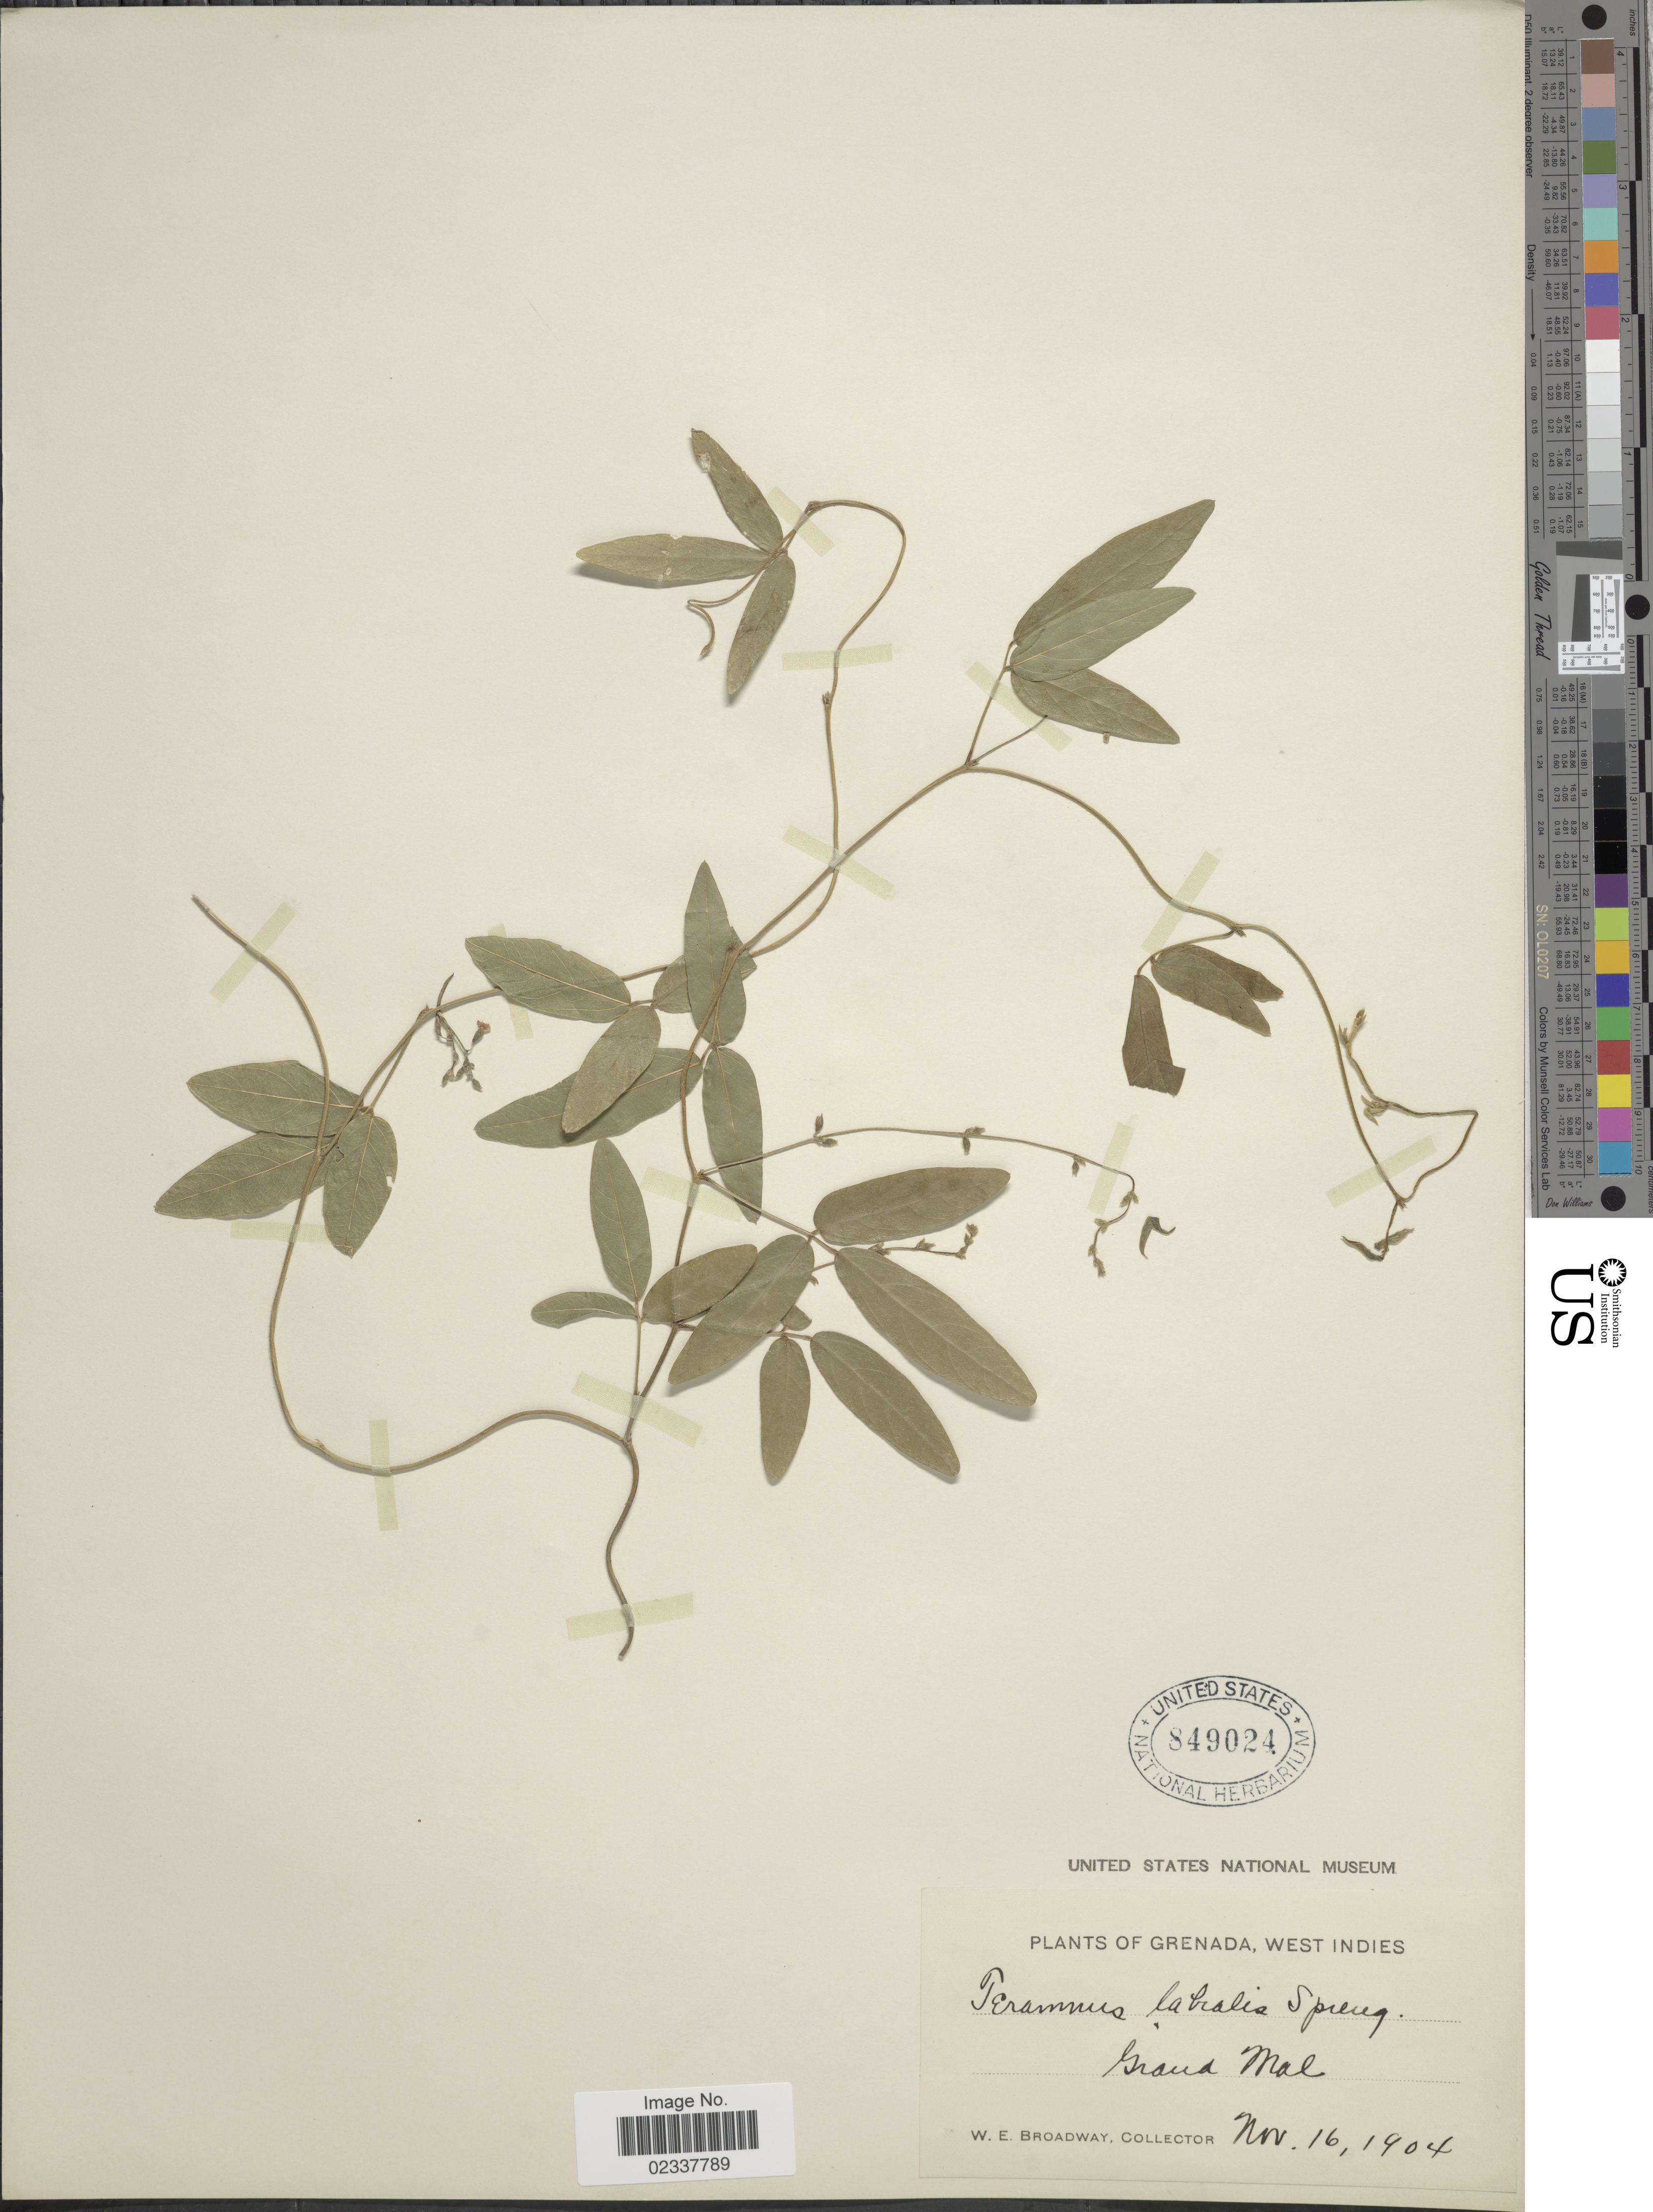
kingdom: Plantae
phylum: Tracheophyta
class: Magnoliopsida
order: Fabales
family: Fabaceae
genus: Teramnus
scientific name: Teramnus labialis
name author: (L. f.) Spreng.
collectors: W. E. Broadway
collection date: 1904-11-16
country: Grenada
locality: West Indies, Grand Mal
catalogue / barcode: US 849024